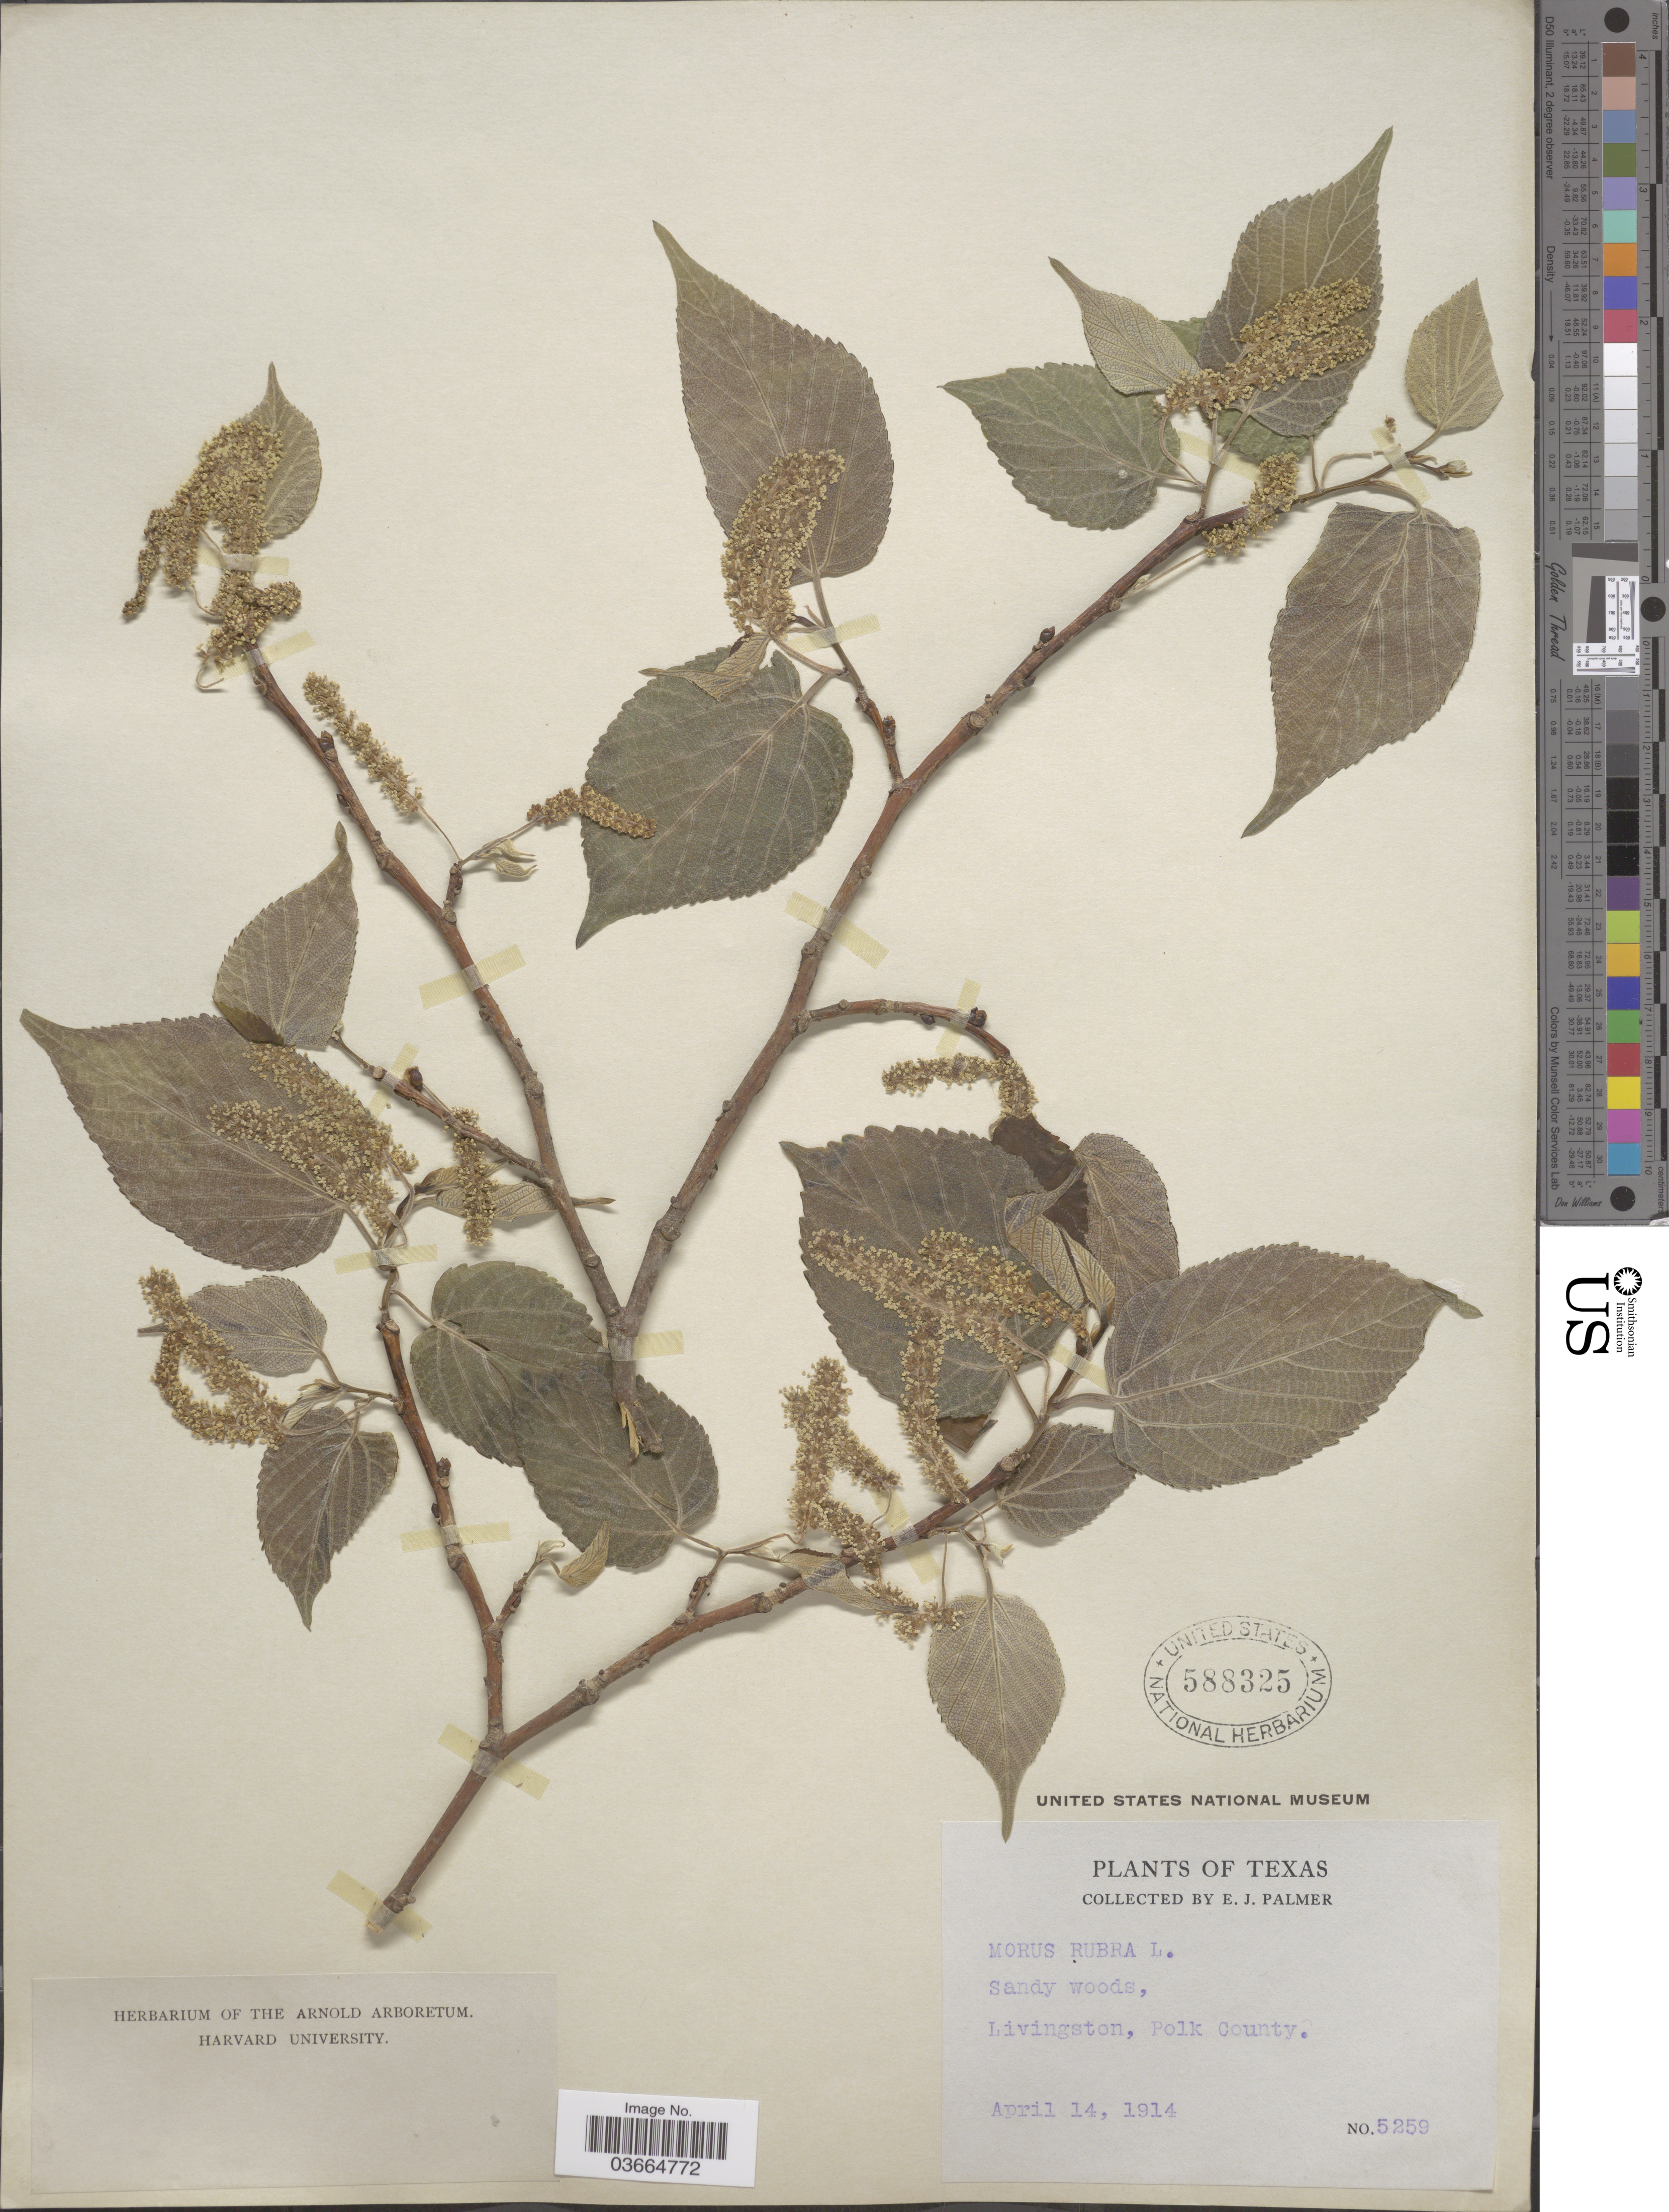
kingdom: Plantae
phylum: Tracheophyta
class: Magnoliopsida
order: Rosales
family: Moraceae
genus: Morus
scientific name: Morus rubra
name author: L.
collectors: E. J. Palmer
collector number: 5259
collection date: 1914-04-14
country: United States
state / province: Texas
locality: Livingston, Polk County.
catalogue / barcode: US 588325